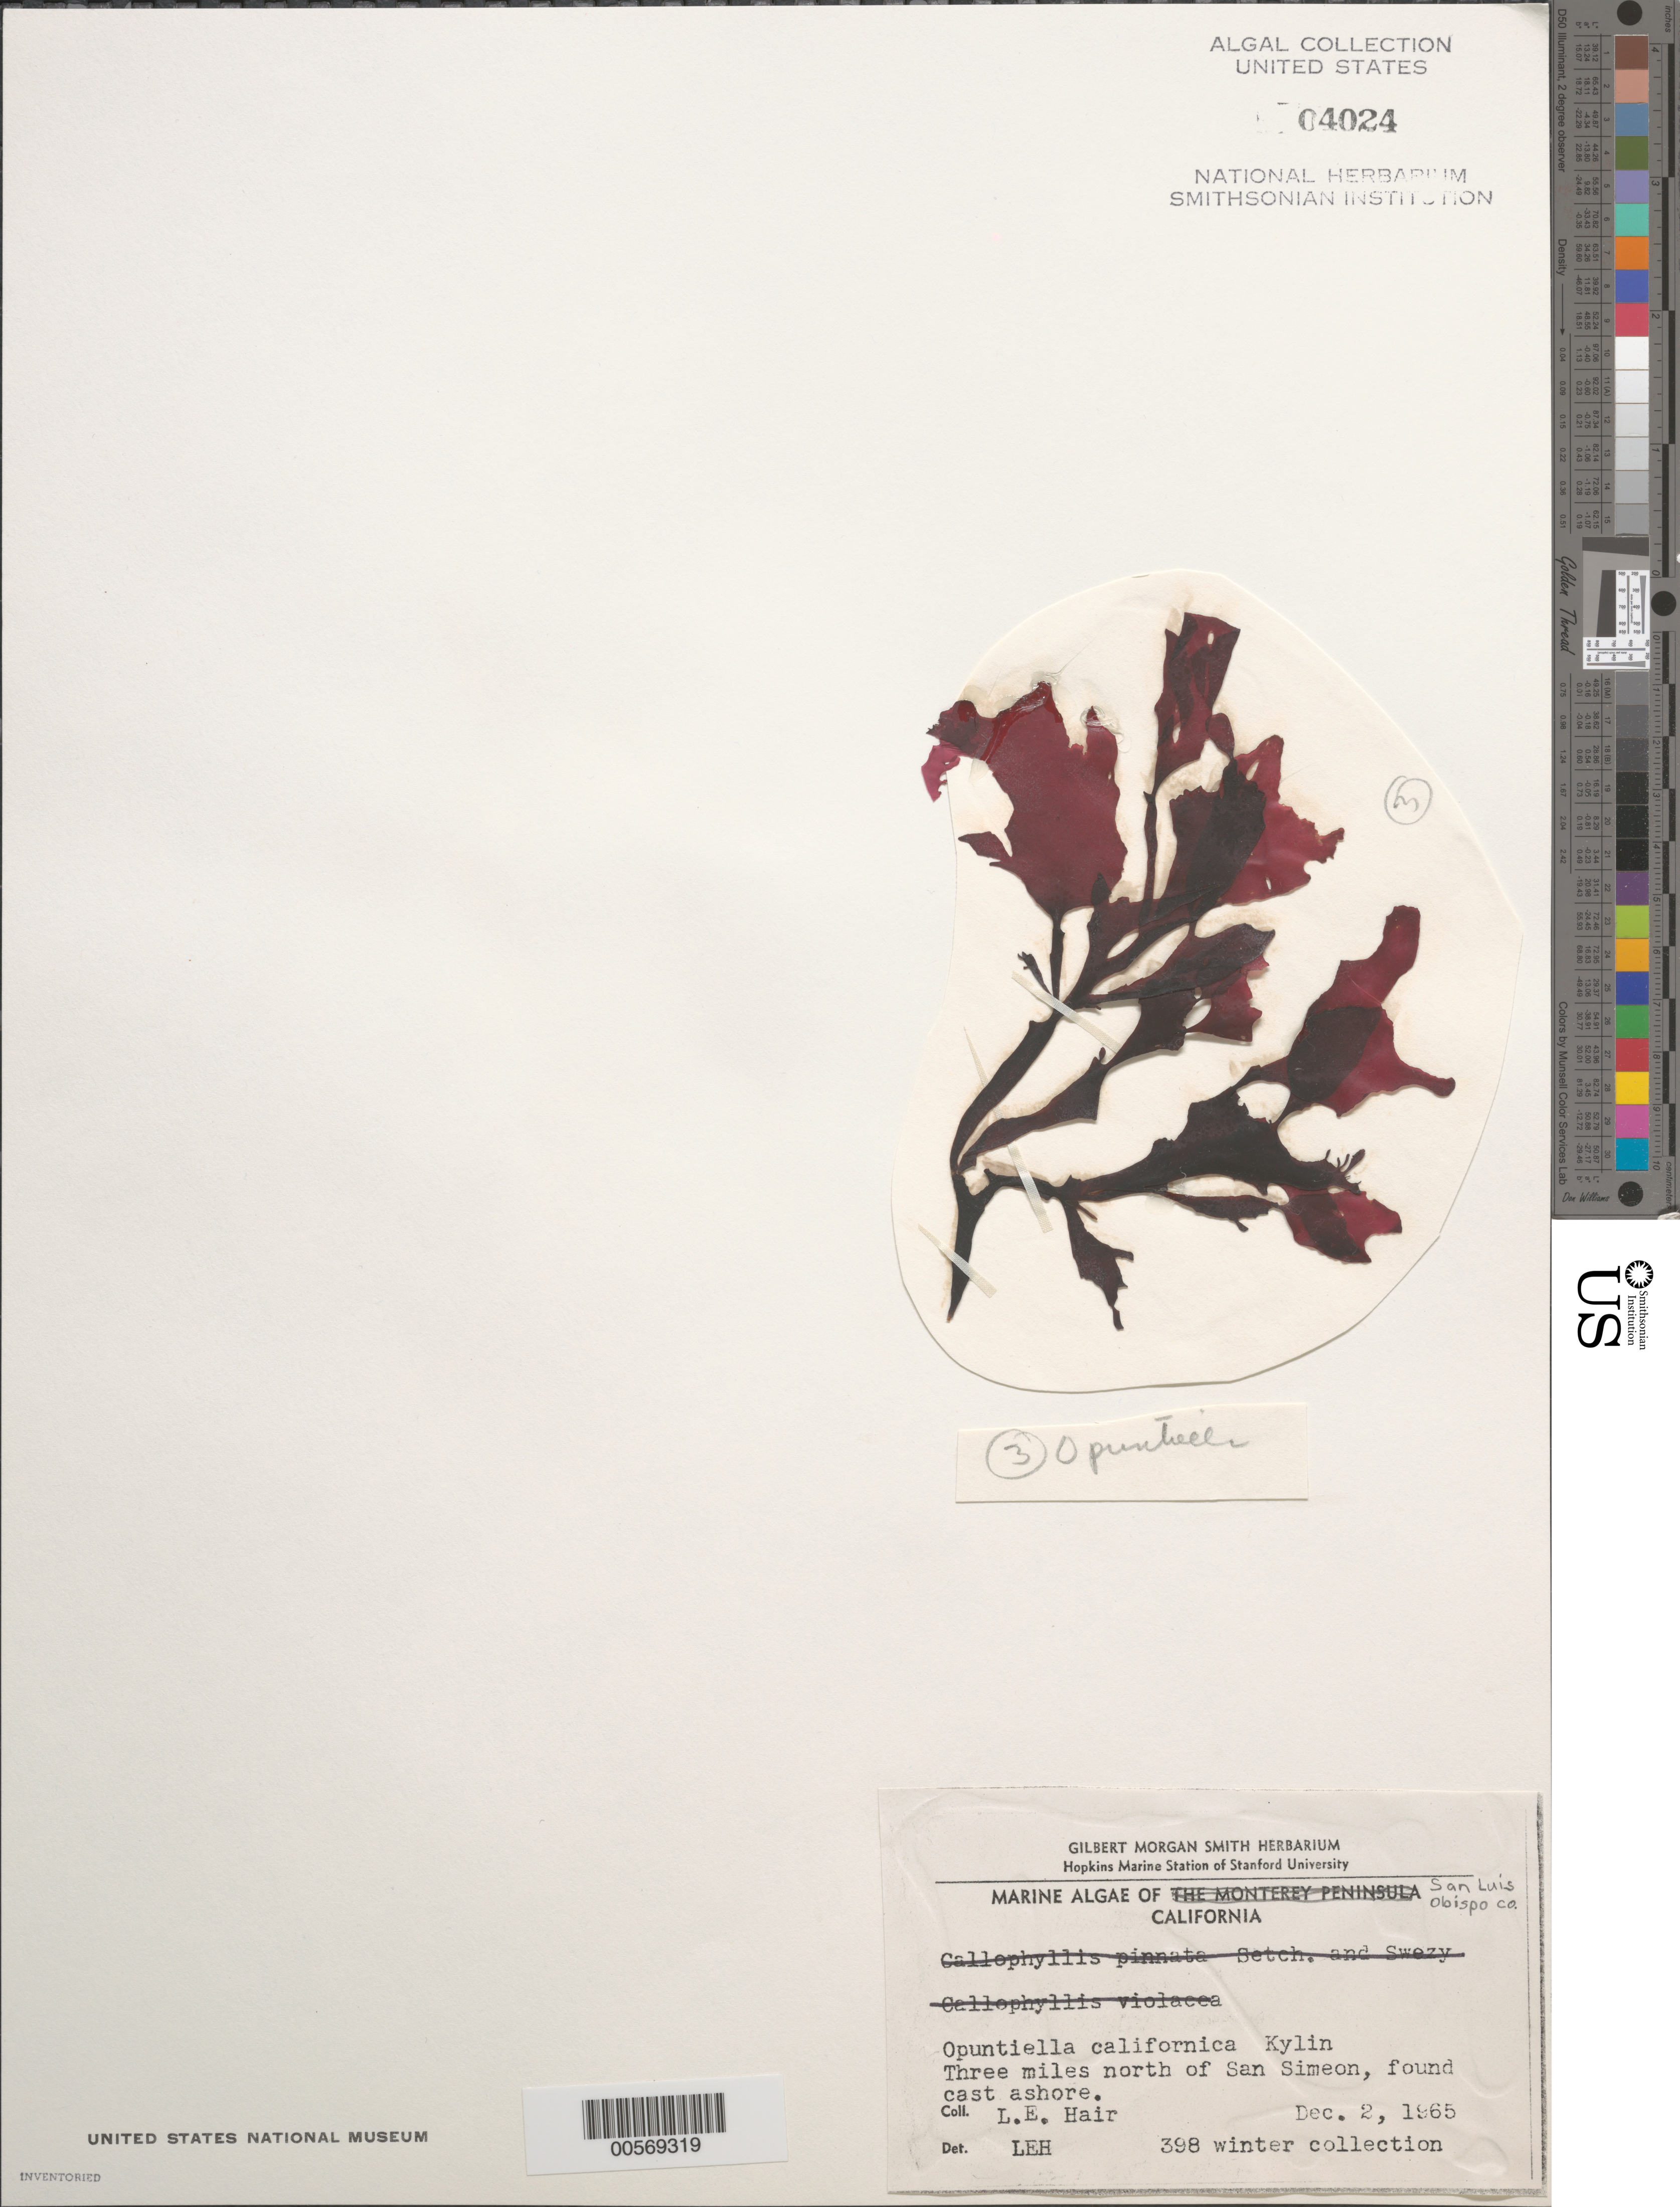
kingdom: Plantae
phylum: Rhodophyta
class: Florideophyceae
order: Gigartinales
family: Furcellariaceae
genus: Opuntiella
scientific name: Opuntiella californica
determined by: Hair, L. E.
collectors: L. Hair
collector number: LEH 398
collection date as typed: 02 Dec 1965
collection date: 1965-12-02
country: United States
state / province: California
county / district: San Luis Obispo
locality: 3 miles north of San Simeon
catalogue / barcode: US 4024